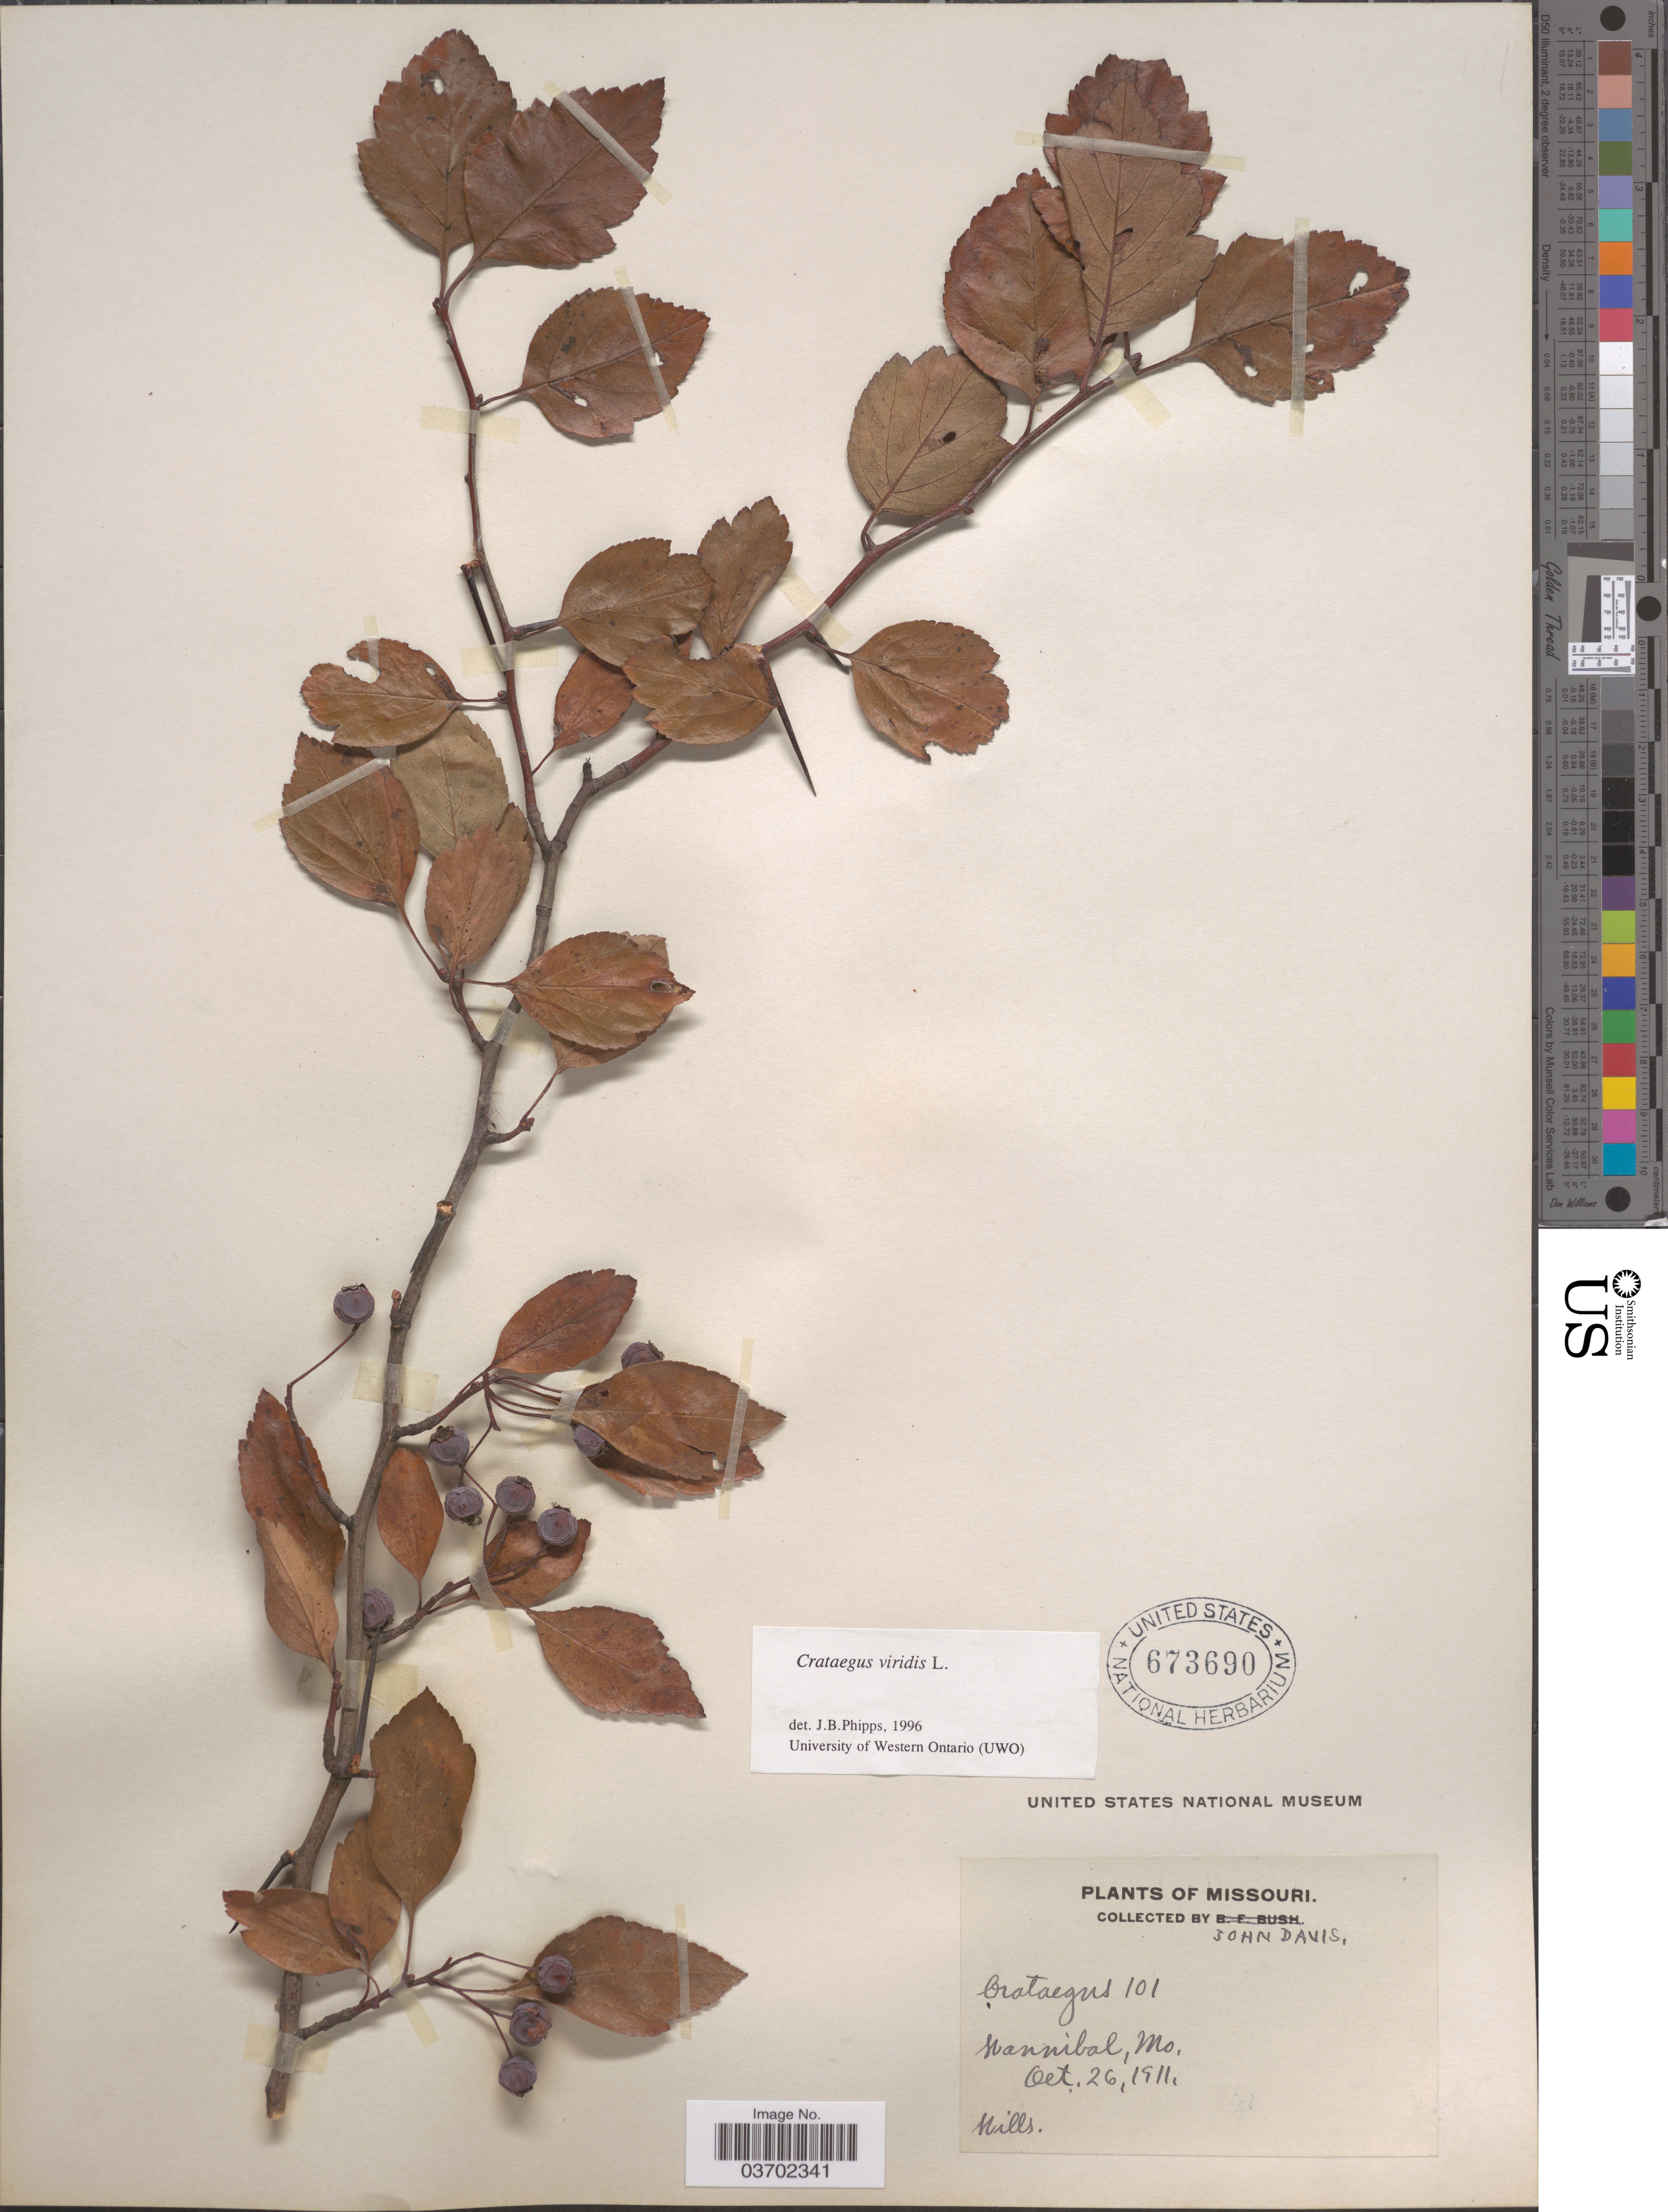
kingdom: Plantae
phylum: Tracheophyta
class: Magnoliopsida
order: Rosales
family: Rosaceae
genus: Crataegus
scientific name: Crataegus viridis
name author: L.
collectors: J. Davis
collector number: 101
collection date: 1911-10-26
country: United States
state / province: Missouri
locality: Hannibal.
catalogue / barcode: US 673690